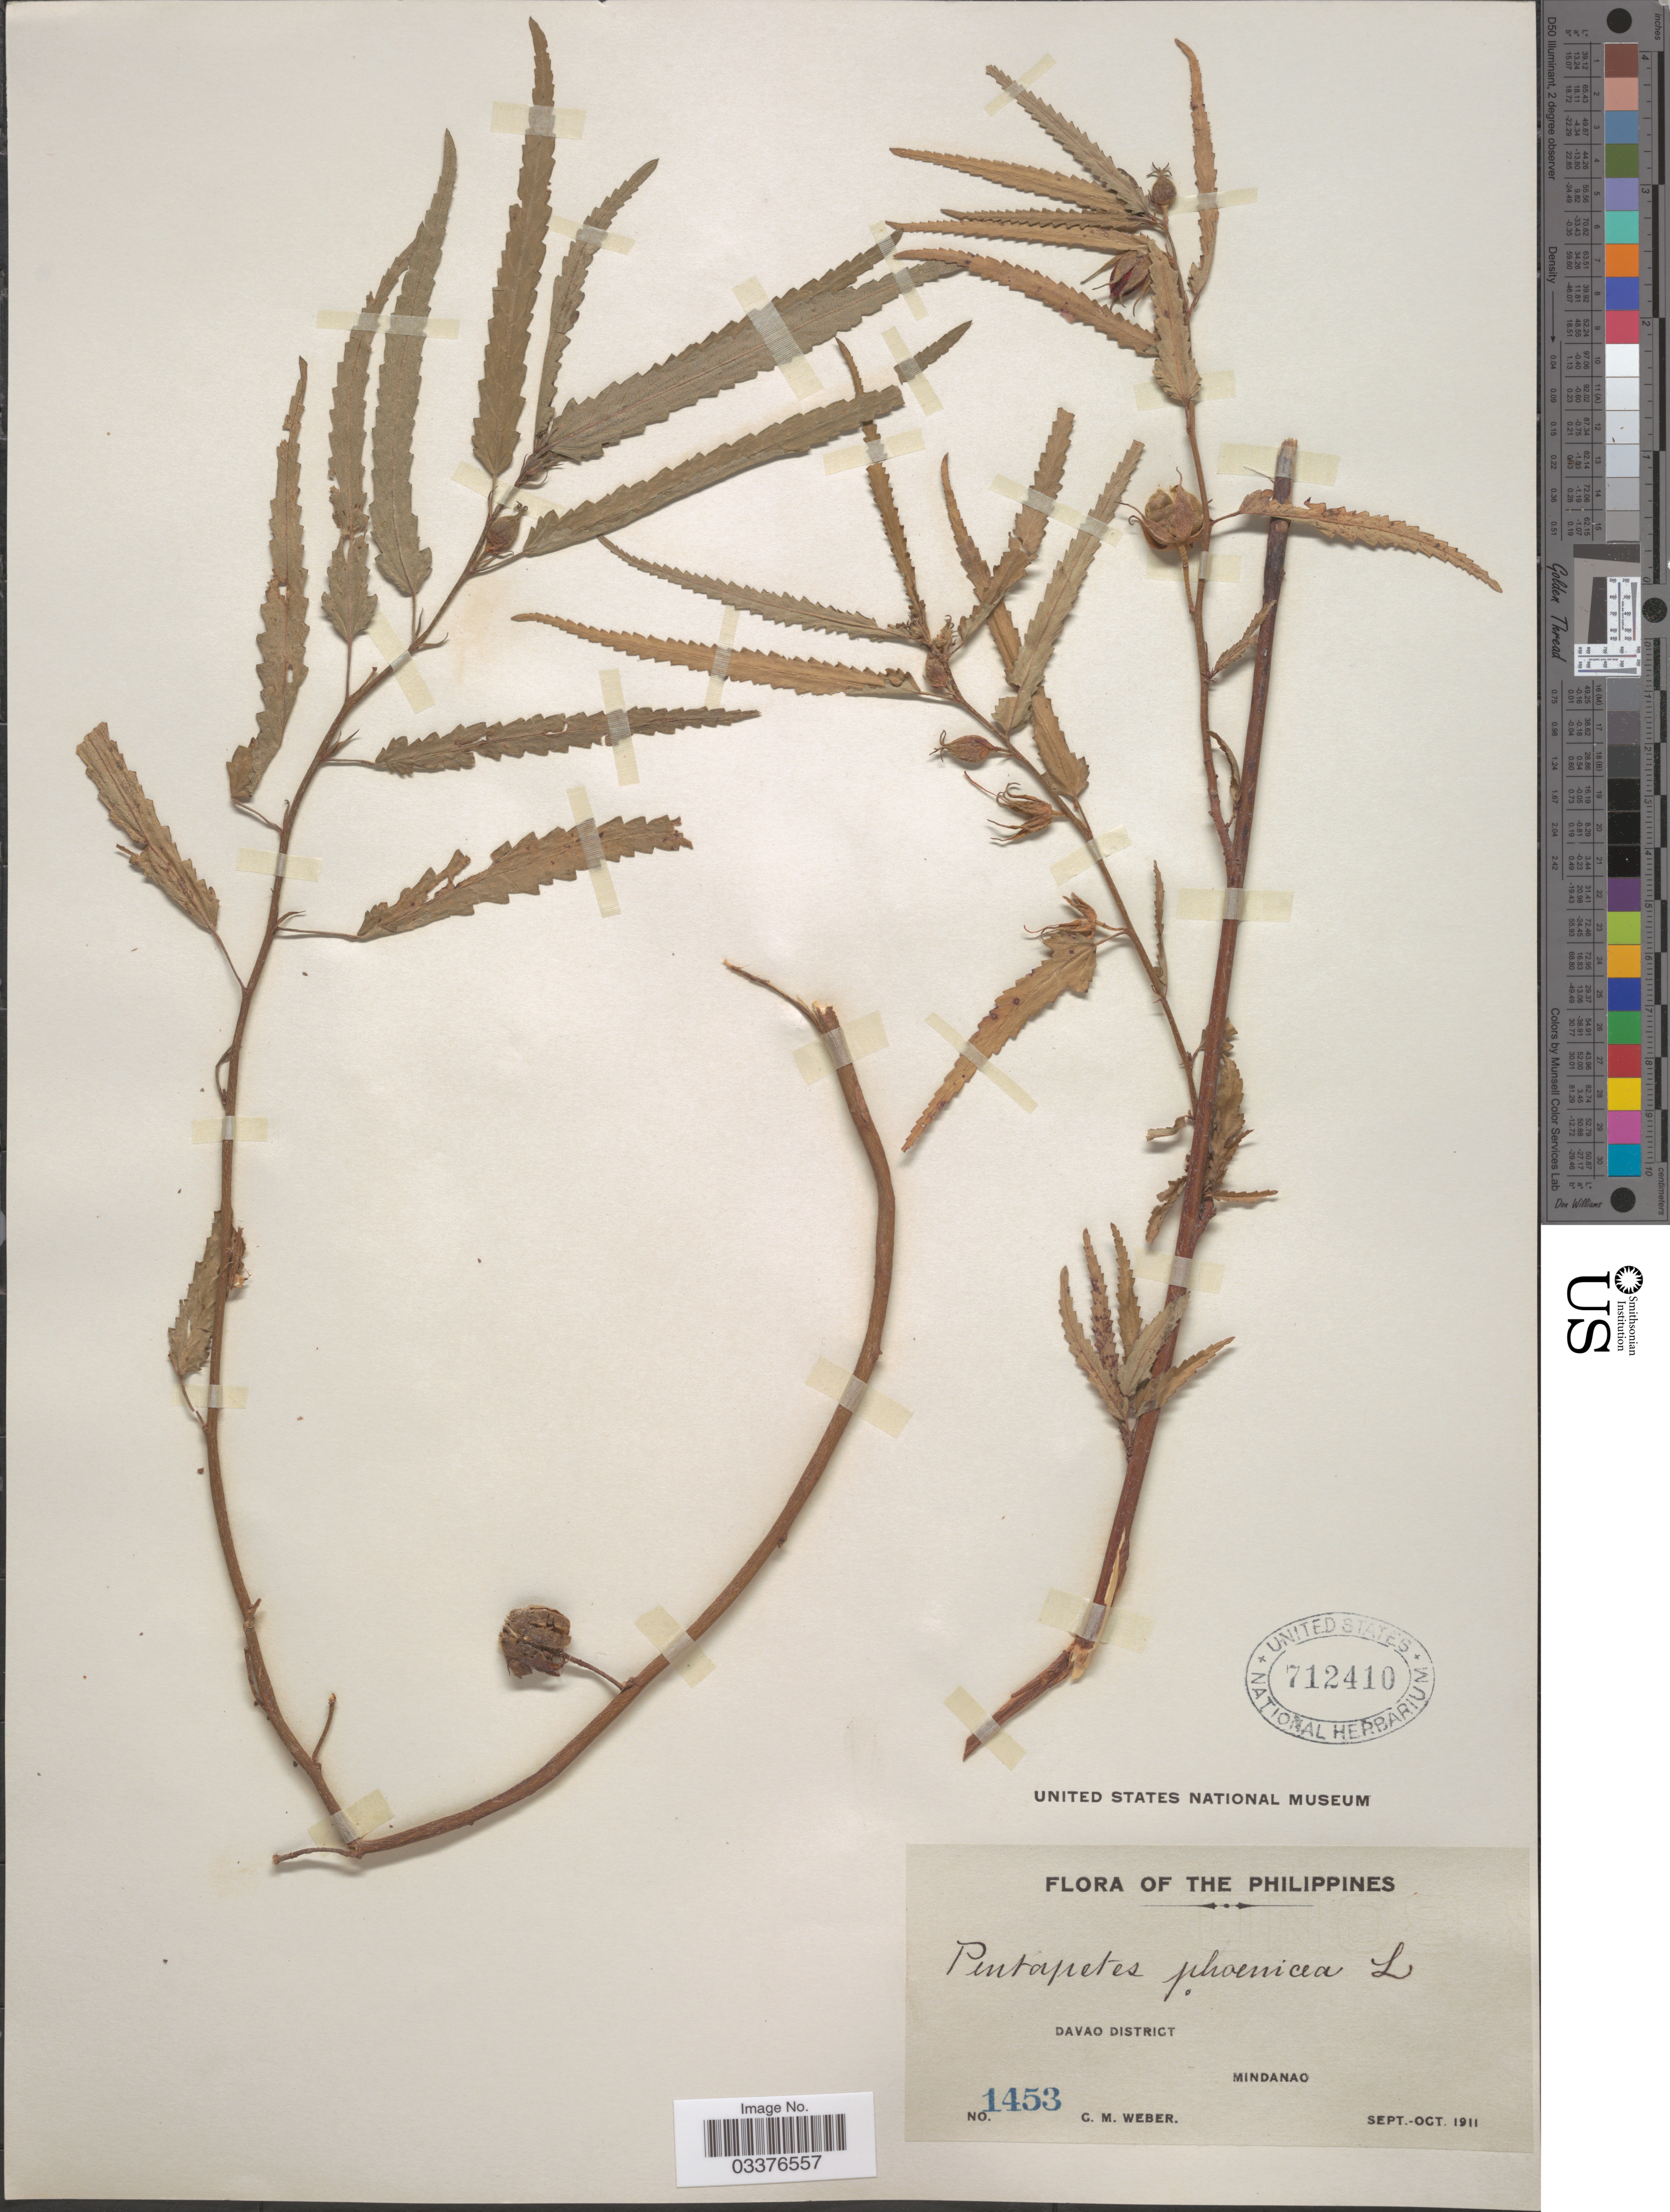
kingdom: Plantae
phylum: Tracheophyta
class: Magnoliopsida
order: Malvales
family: Malvaceae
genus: Pentapetes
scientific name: Pentapetes phoenicea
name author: L.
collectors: C. M. Weber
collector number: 1453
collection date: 1911-09/1911-10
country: Philippines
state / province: Davao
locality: Davao District. Mindanao.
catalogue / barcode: US 712410